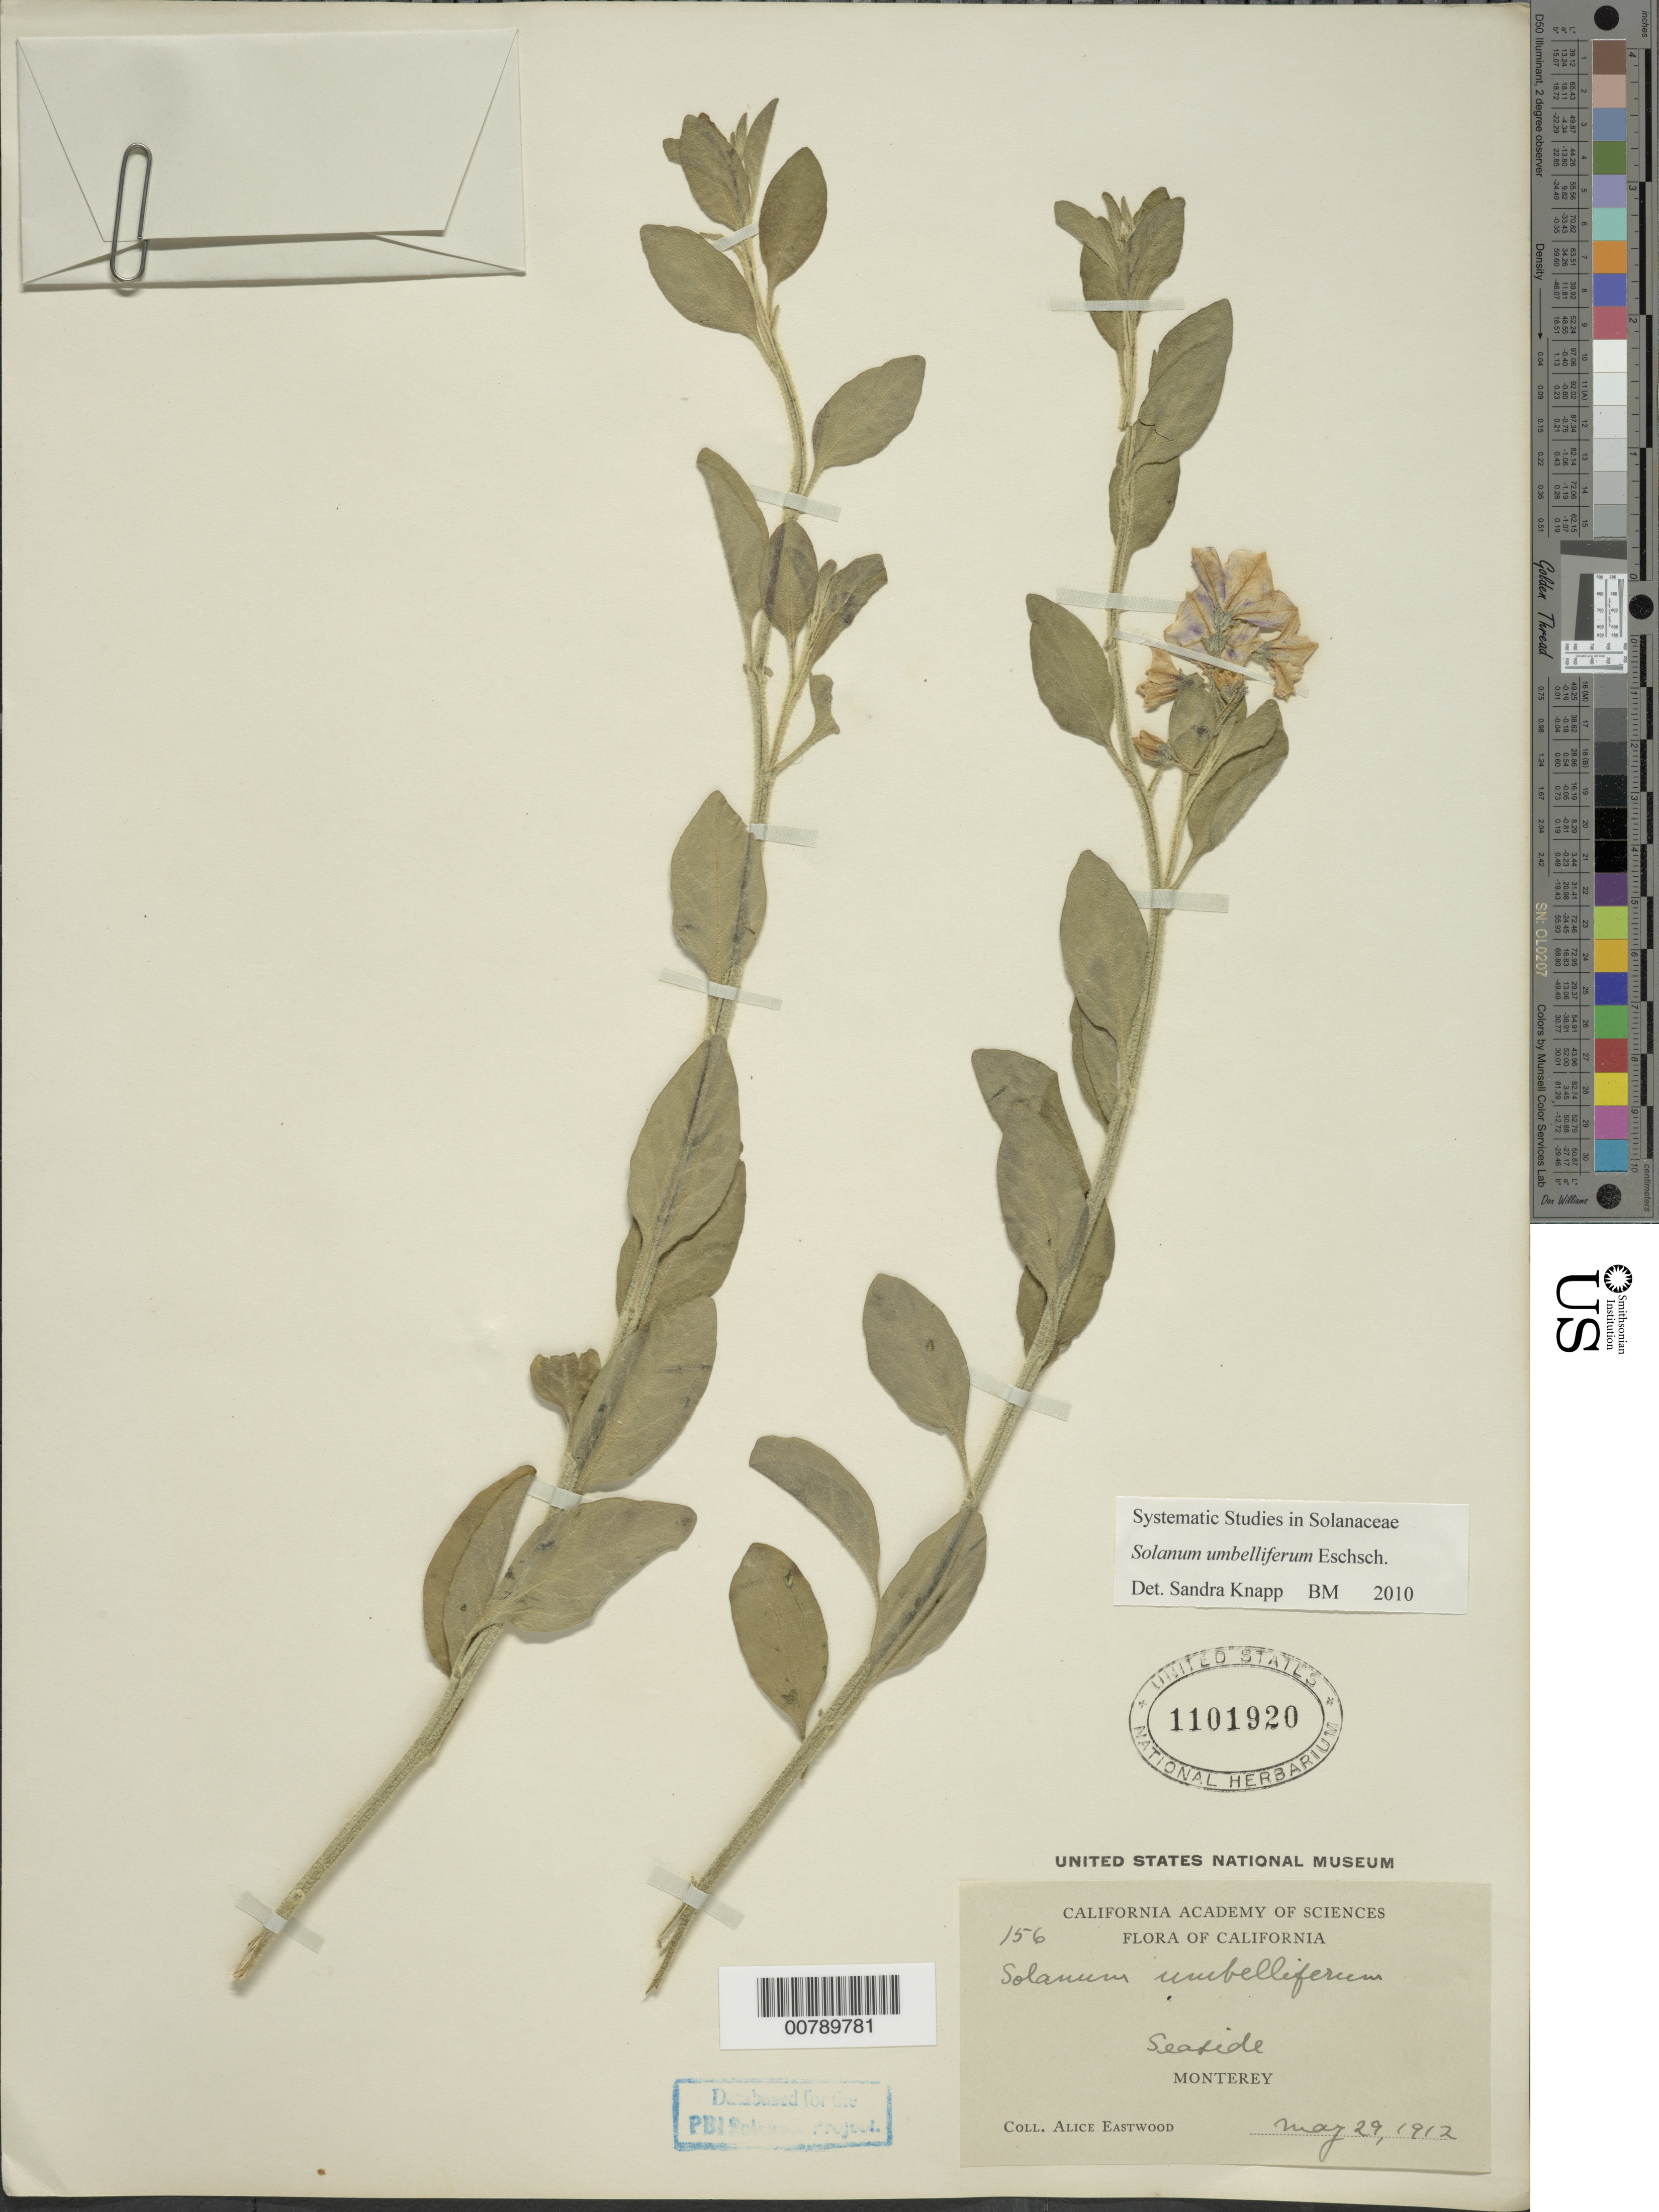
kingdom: Plantae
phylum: Tracheophyta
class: Magnoliopsida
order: Solanales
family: Solanaceae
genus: Solanum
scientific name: Solanum umbelliferum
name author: Eschsch.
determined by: Knapp, S. D.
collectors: A. Eastwood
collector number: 156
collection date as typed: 29 May 1912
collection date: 1912-05-29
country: United States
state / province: California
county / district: Monterey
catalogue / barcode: US 1101920